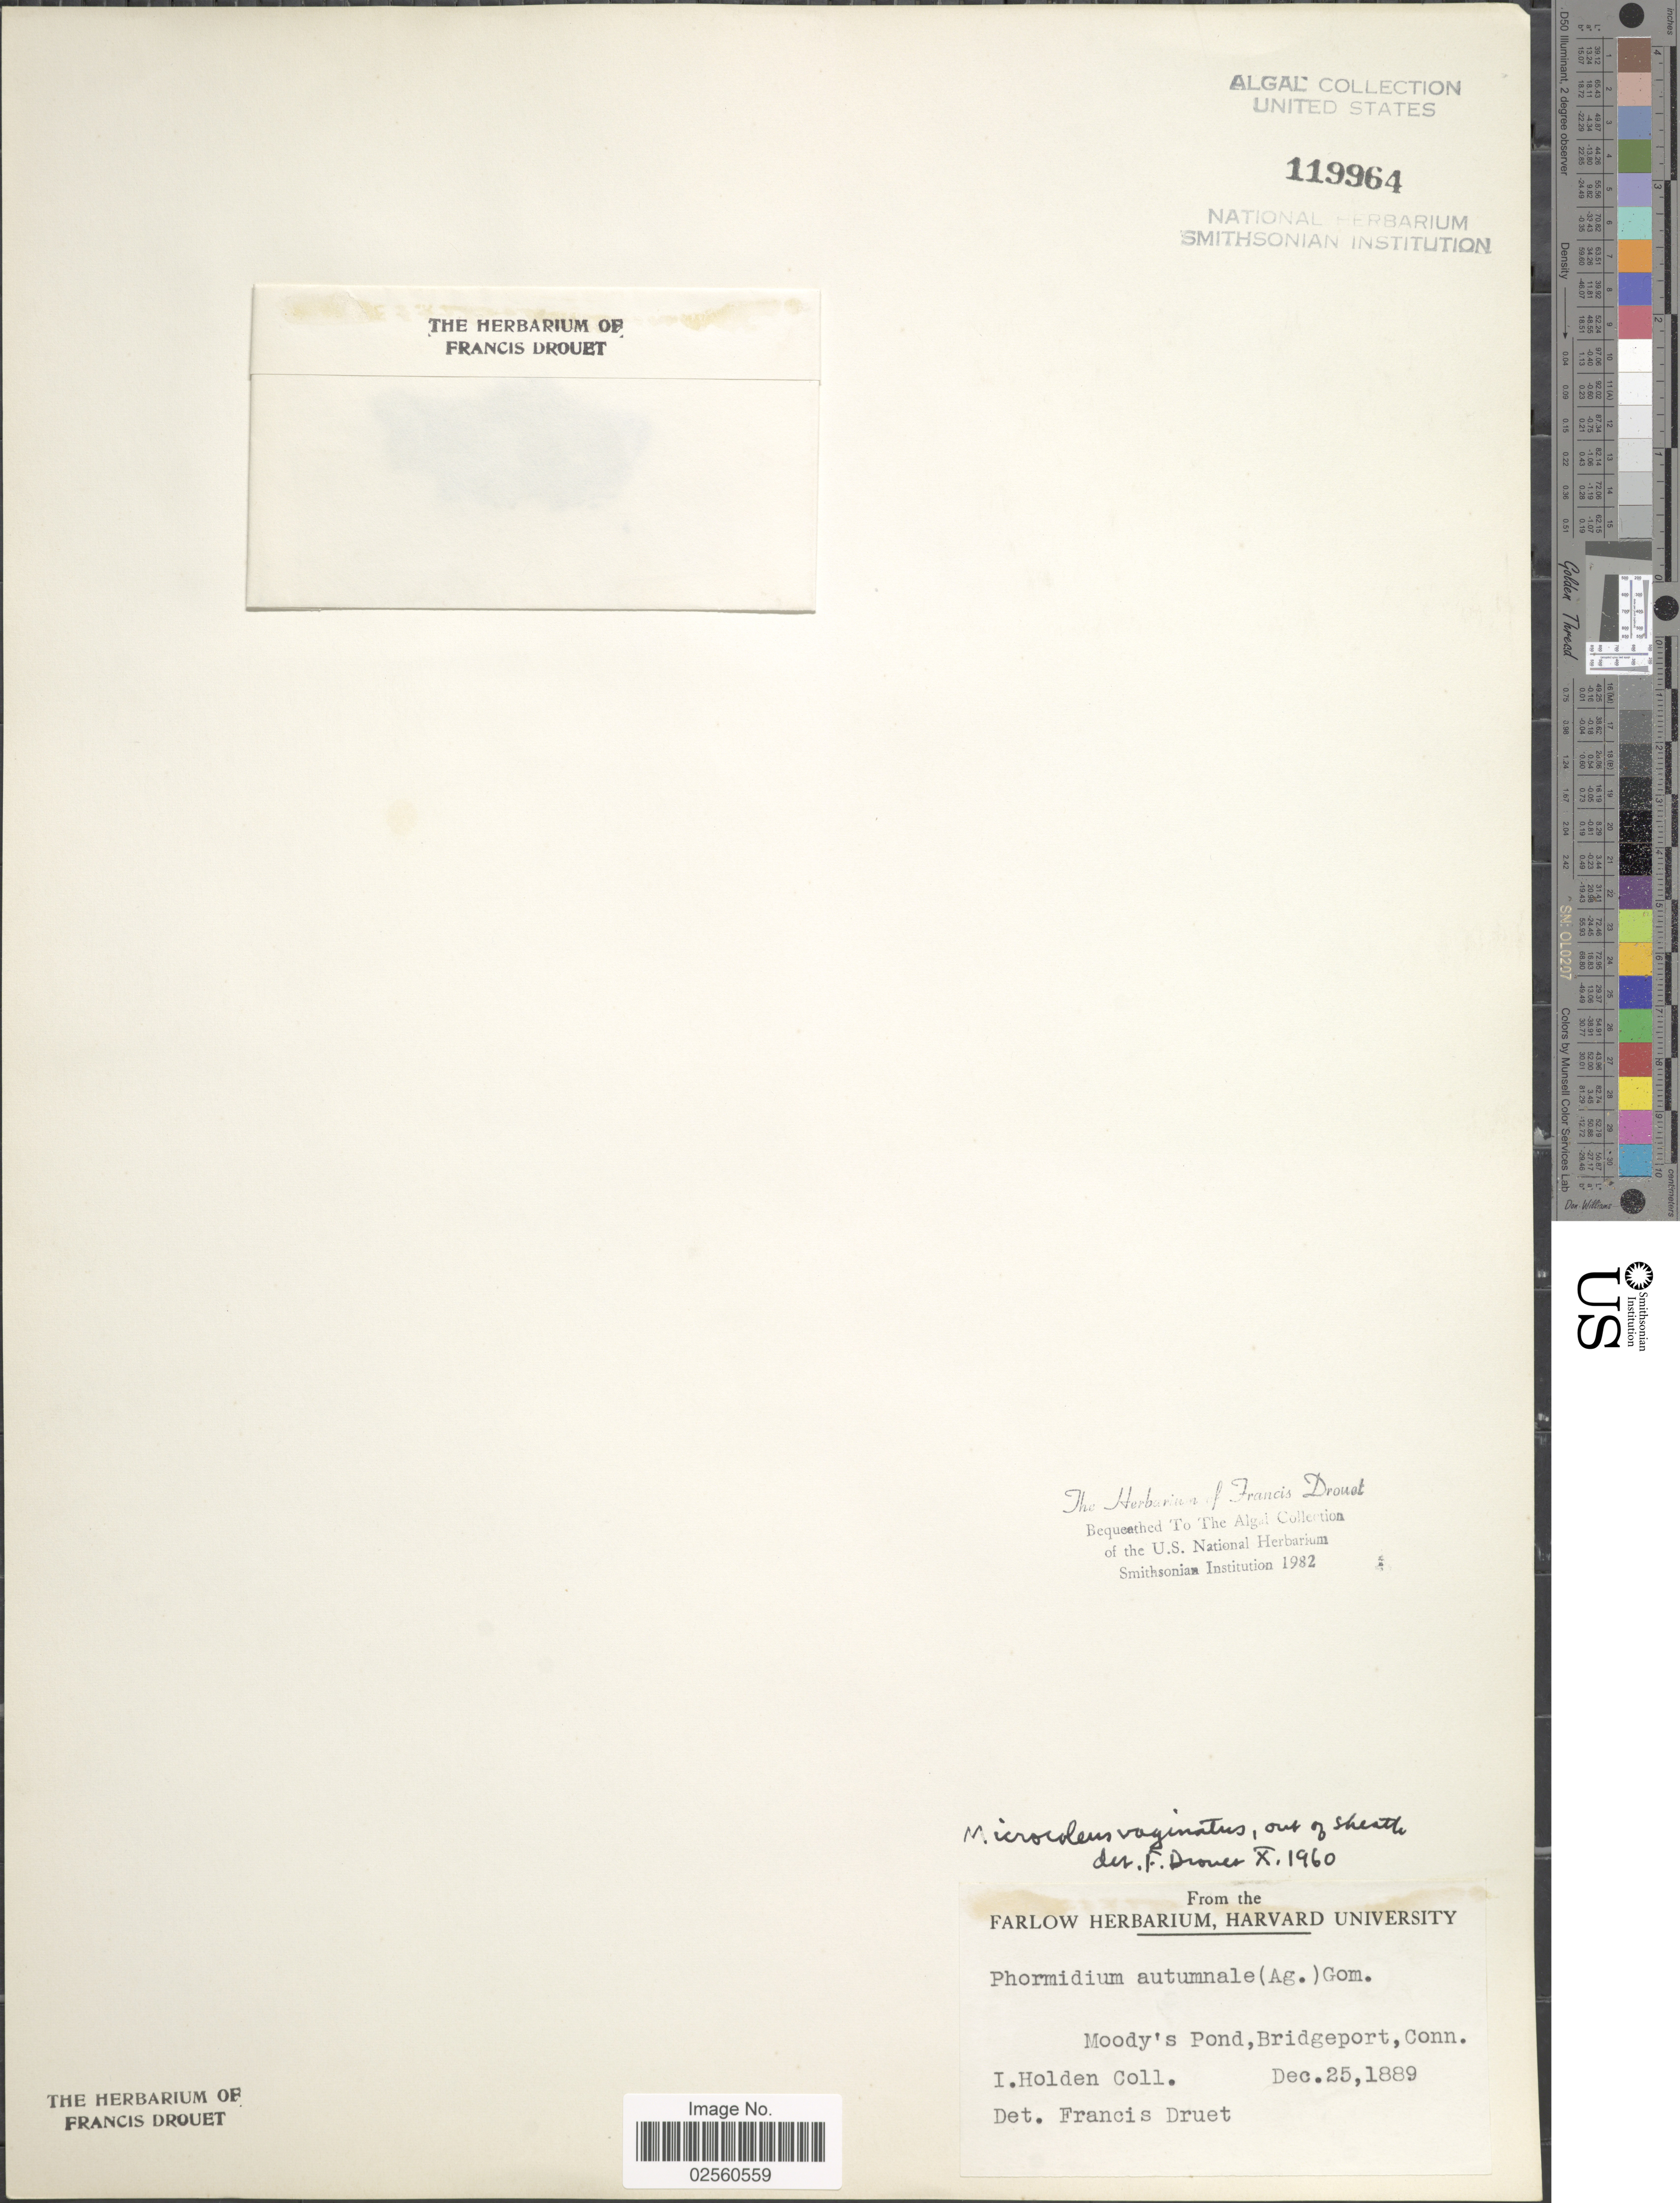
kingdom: Bacteria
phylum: Cyanobacteria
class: Cyanobacteriia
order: Cyanobacteriales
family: Microcoleaceae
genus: Microcoleus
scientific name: Microcoleus vaginatus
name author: (Vaucher) Gomont ex Gomont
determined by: Drouet, F. E.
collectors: I. Holden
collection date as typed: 25 Dec 1889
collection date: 1889-12-25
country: United States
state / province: Connecticut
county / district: Fairfield County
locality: Bridgeport, Moodys Pond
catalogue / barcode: US 119964